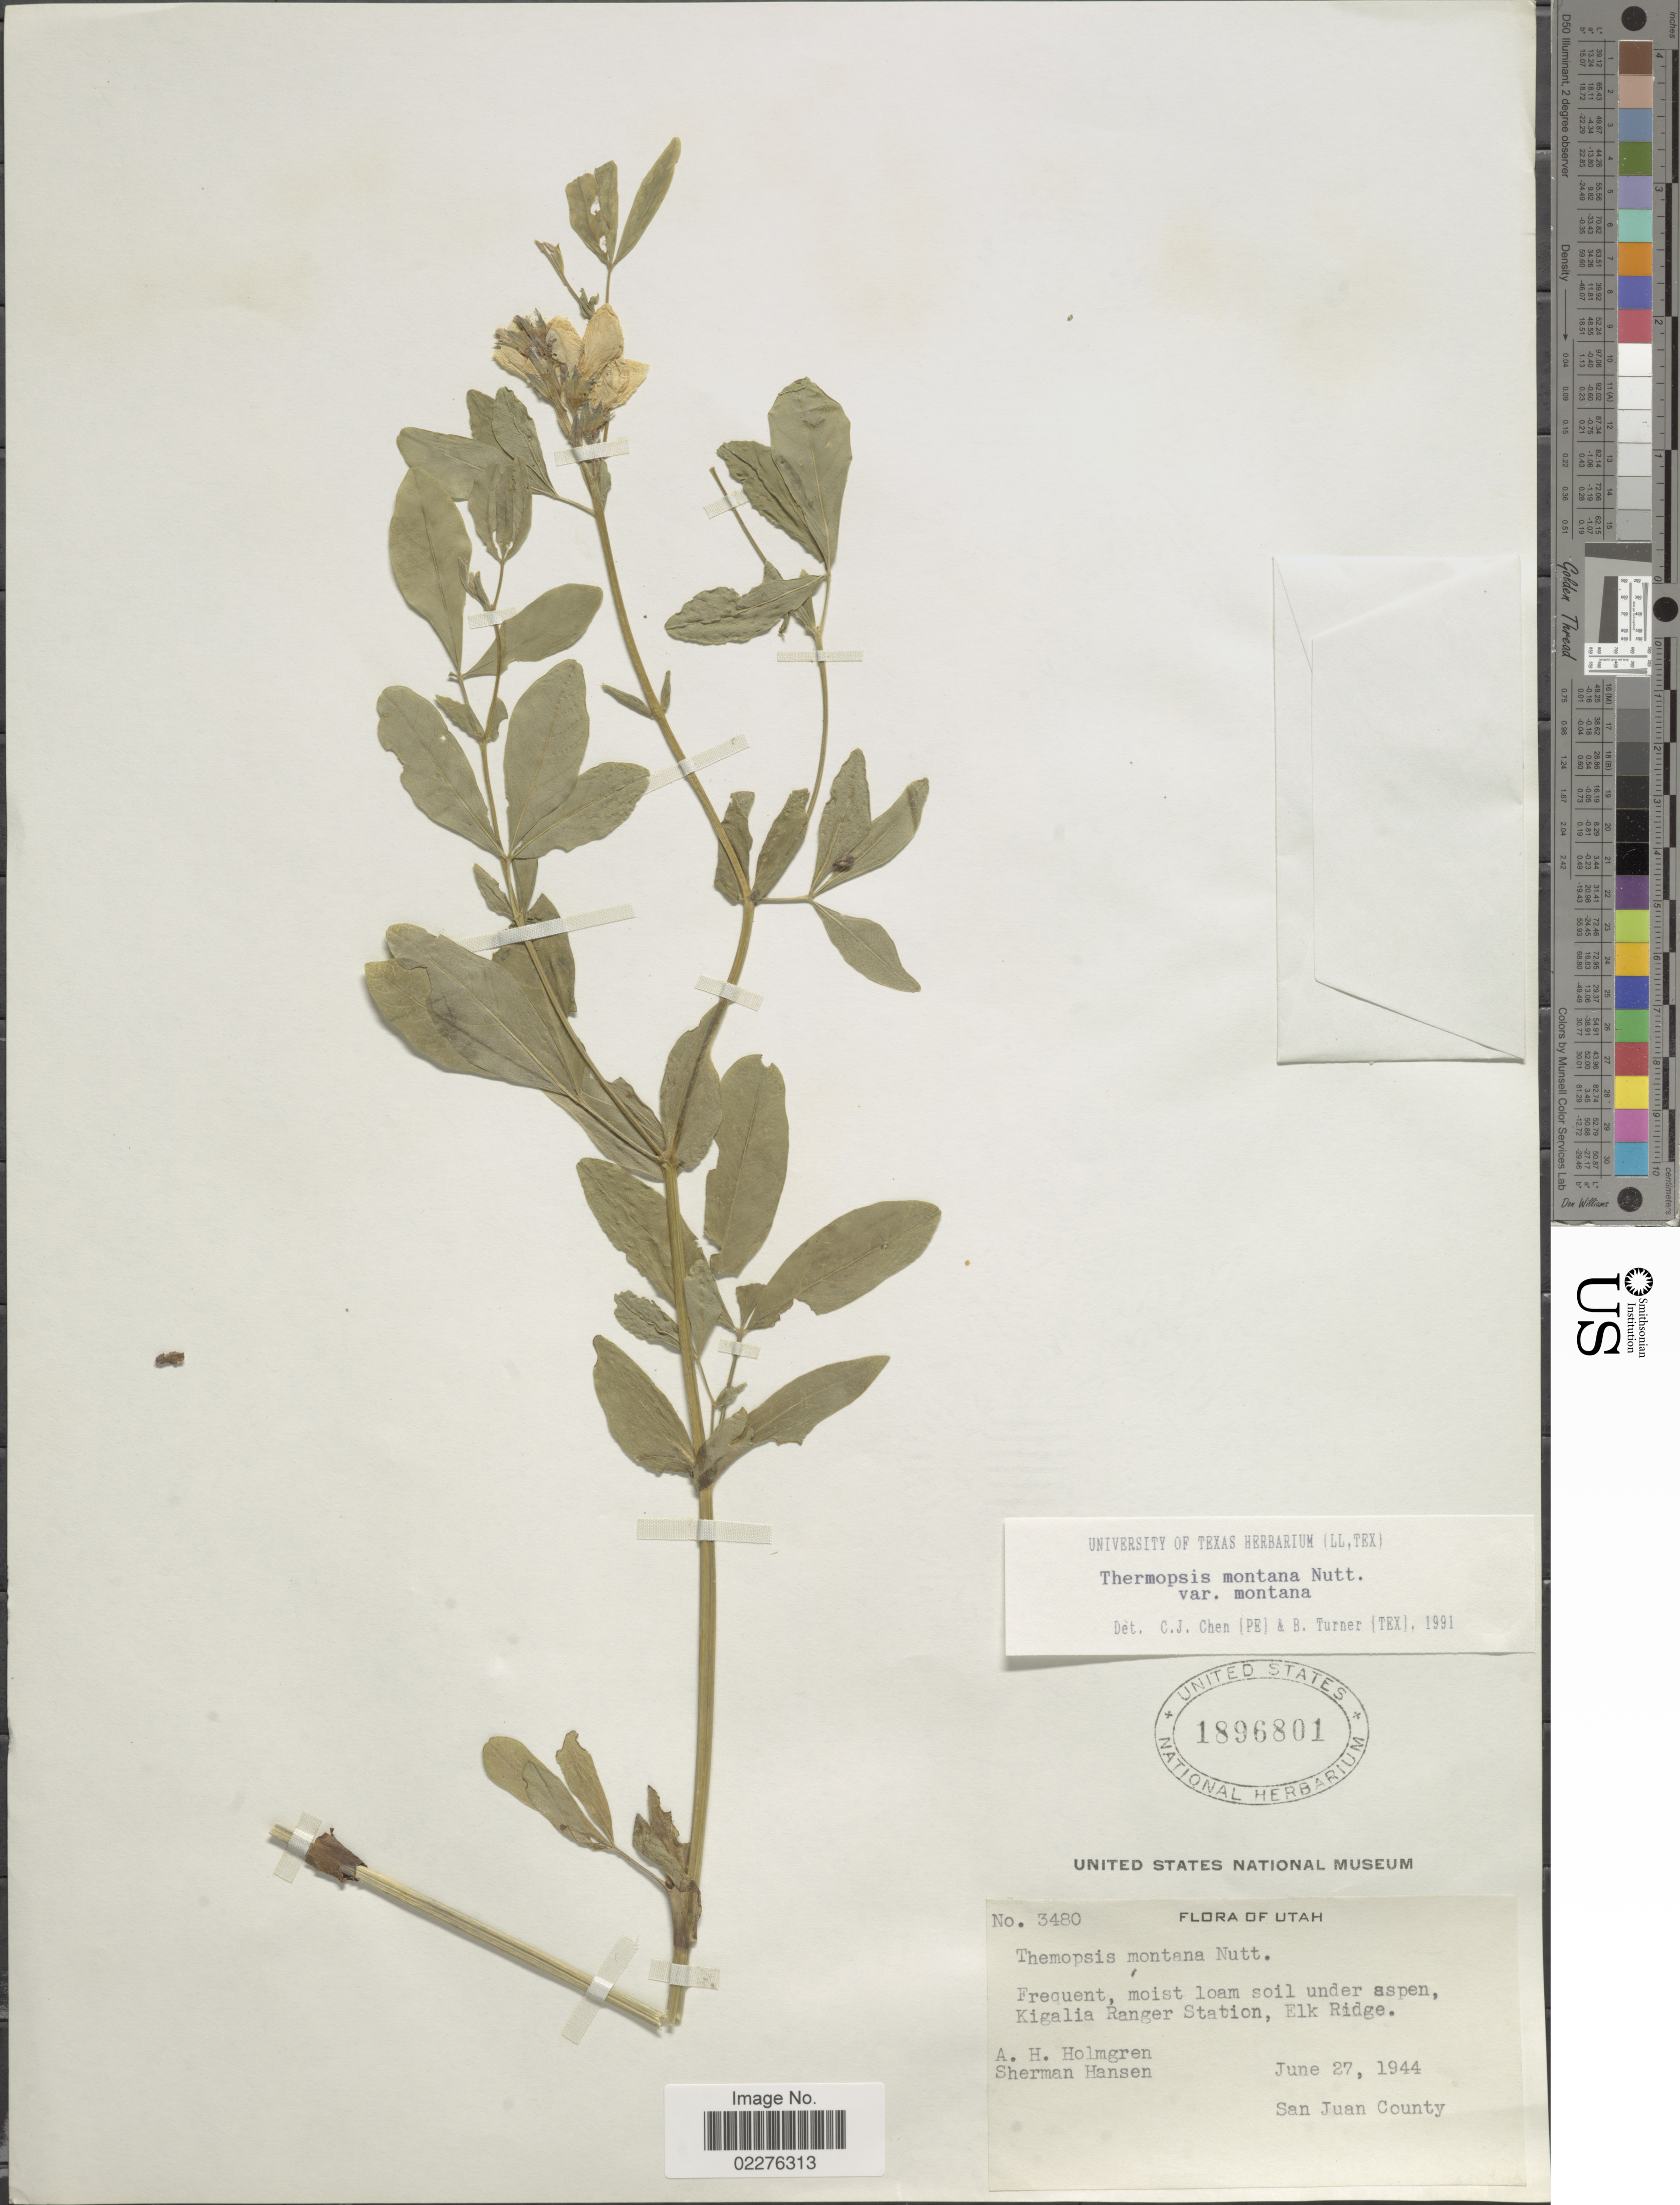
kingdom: Plantae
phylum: Tracheophyta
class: Magnoliopsida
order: Fabales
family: Fabaceae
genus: Thermopsis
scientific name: Thermopsis montana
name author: Nutt.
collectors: A. H. Holmgren & S. Hansen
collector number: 3480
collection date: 1944-06-27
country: United States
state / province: Utah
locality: Frequent, moist loam soil under aspen, Kigalia Ranger Station, Elk Ridge, San Juan County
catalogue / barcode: US 1896801